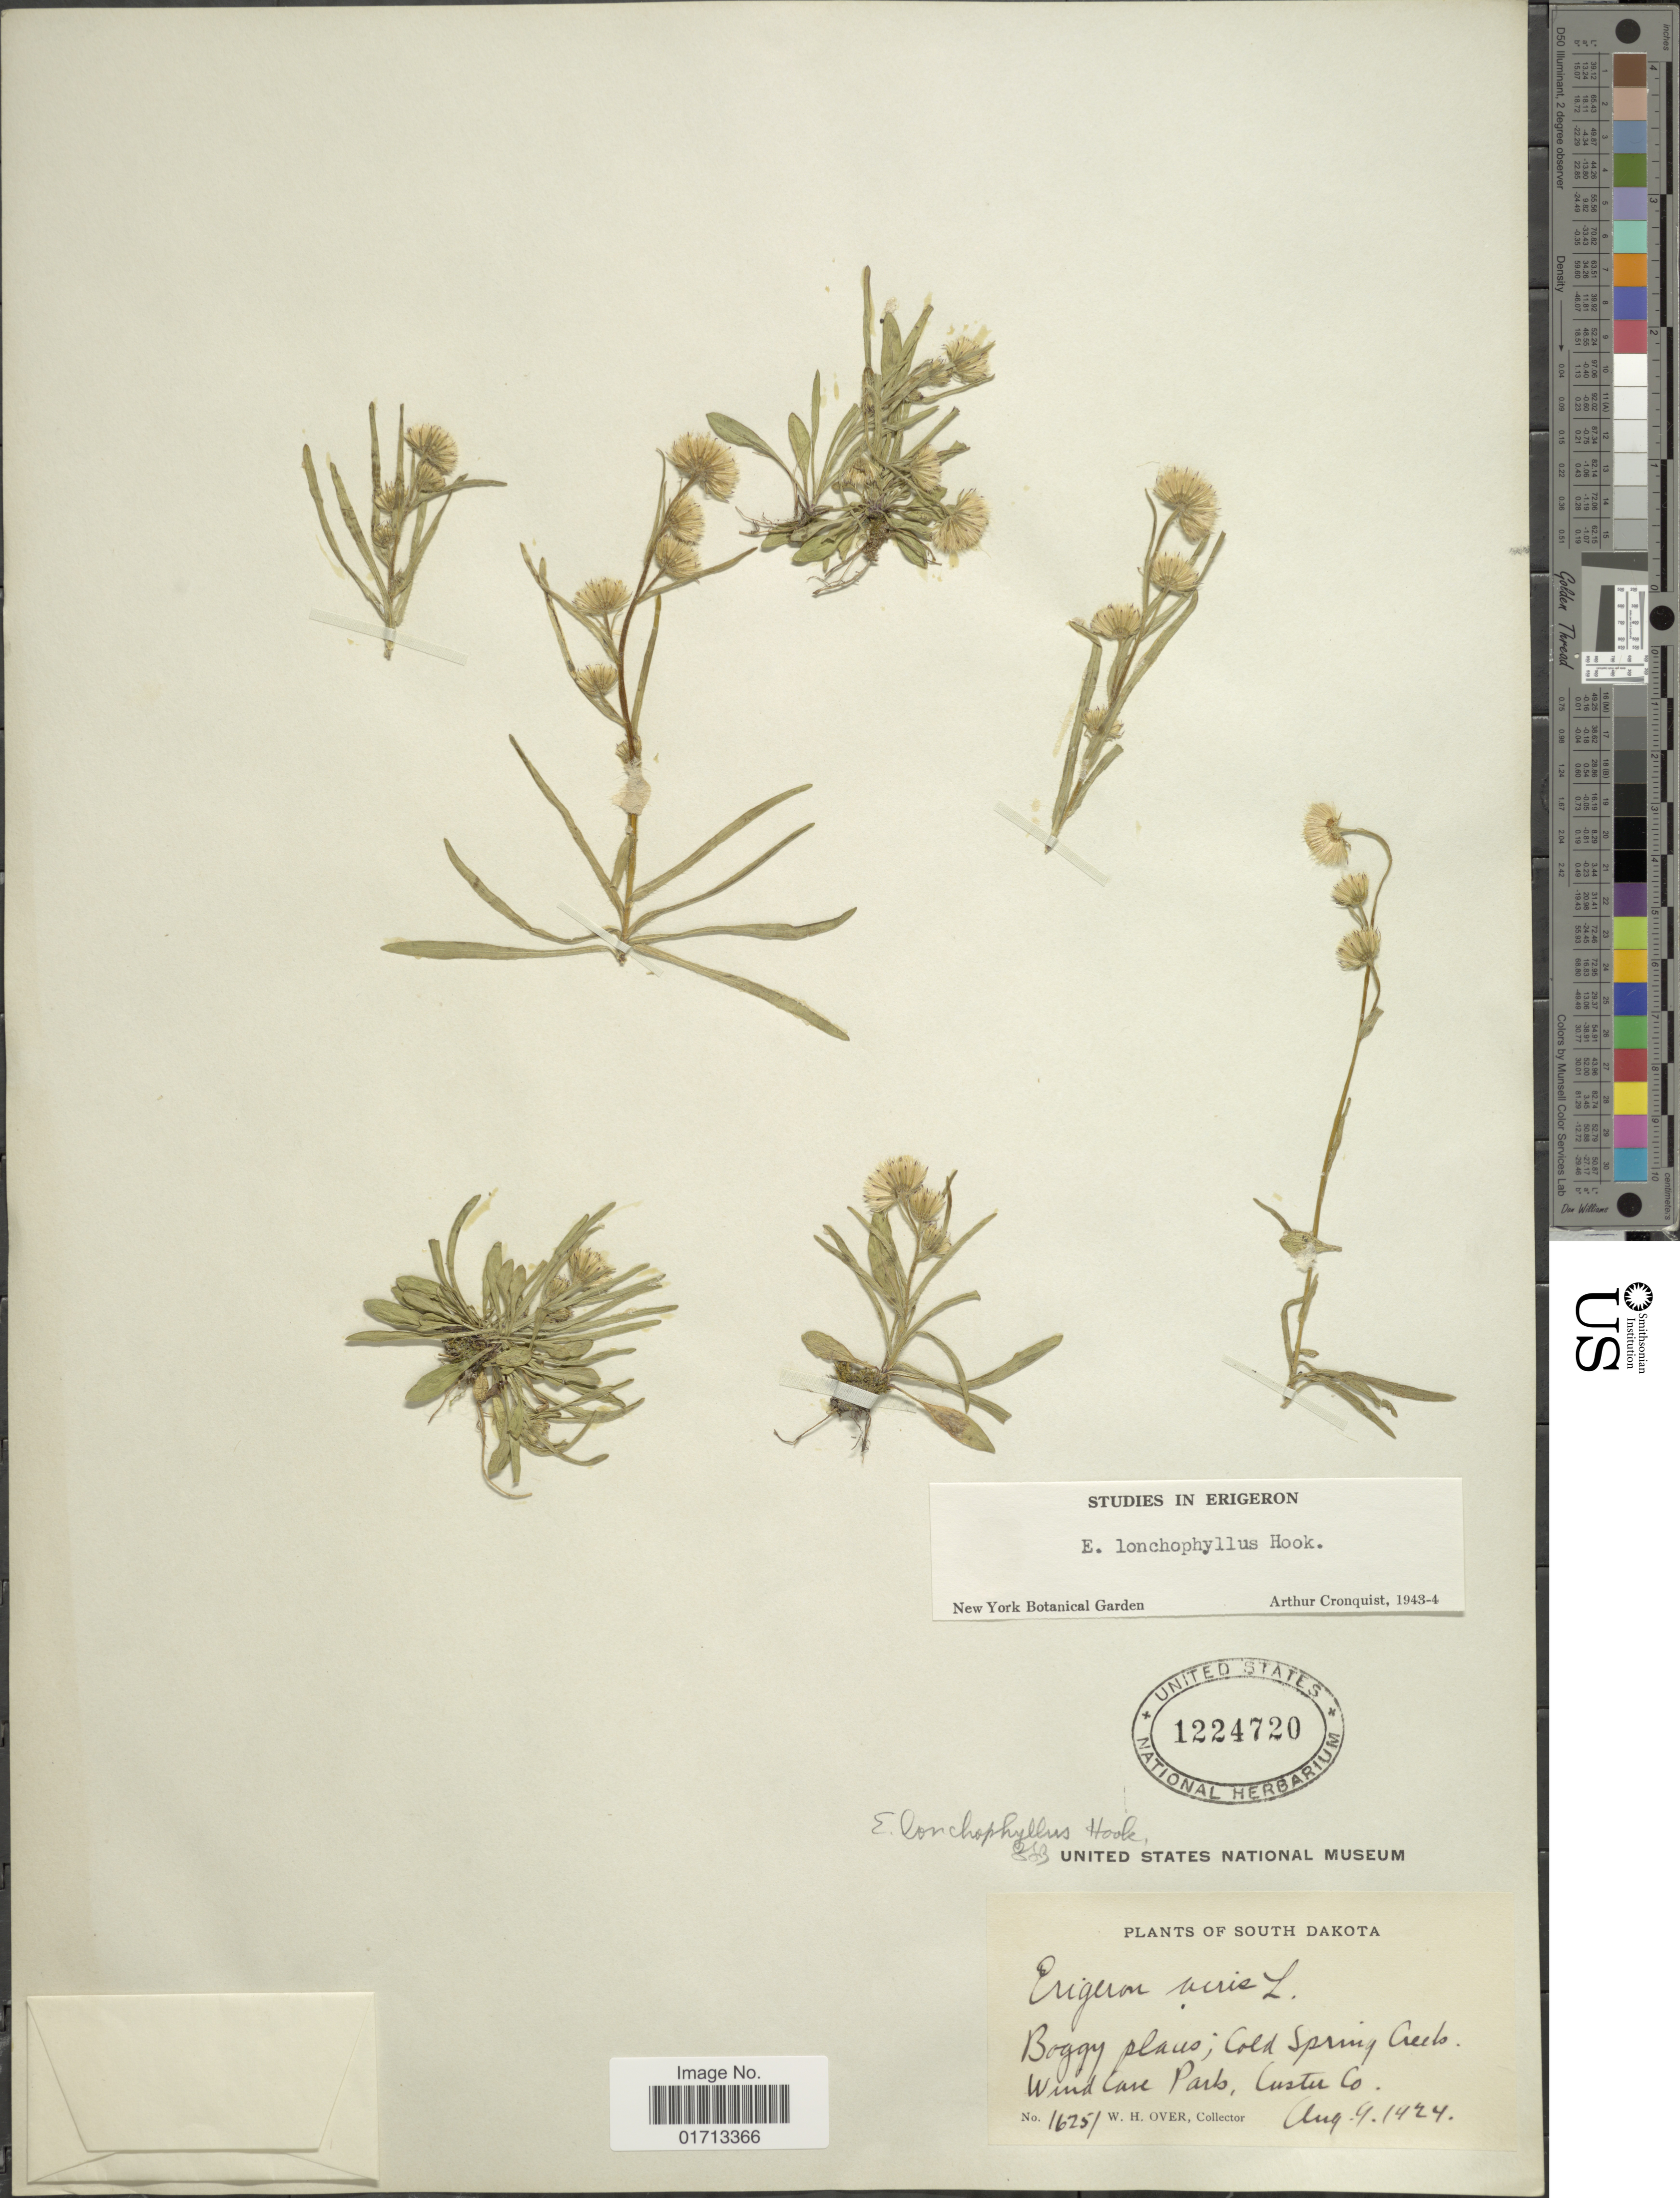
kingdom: Plantae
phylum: Tracheophyta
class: Magnoliopsida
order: Asterales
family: Asteraceae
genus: Erigeron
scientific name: Erigeron lonchophyllus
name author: Hook.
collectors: W. Over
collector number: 16251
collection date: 1924-08-09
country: United States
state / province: South Dakota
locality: Boggy places; Cold Spring Creek. WInd Care Park, Custer Co.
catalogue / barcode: US 1224720